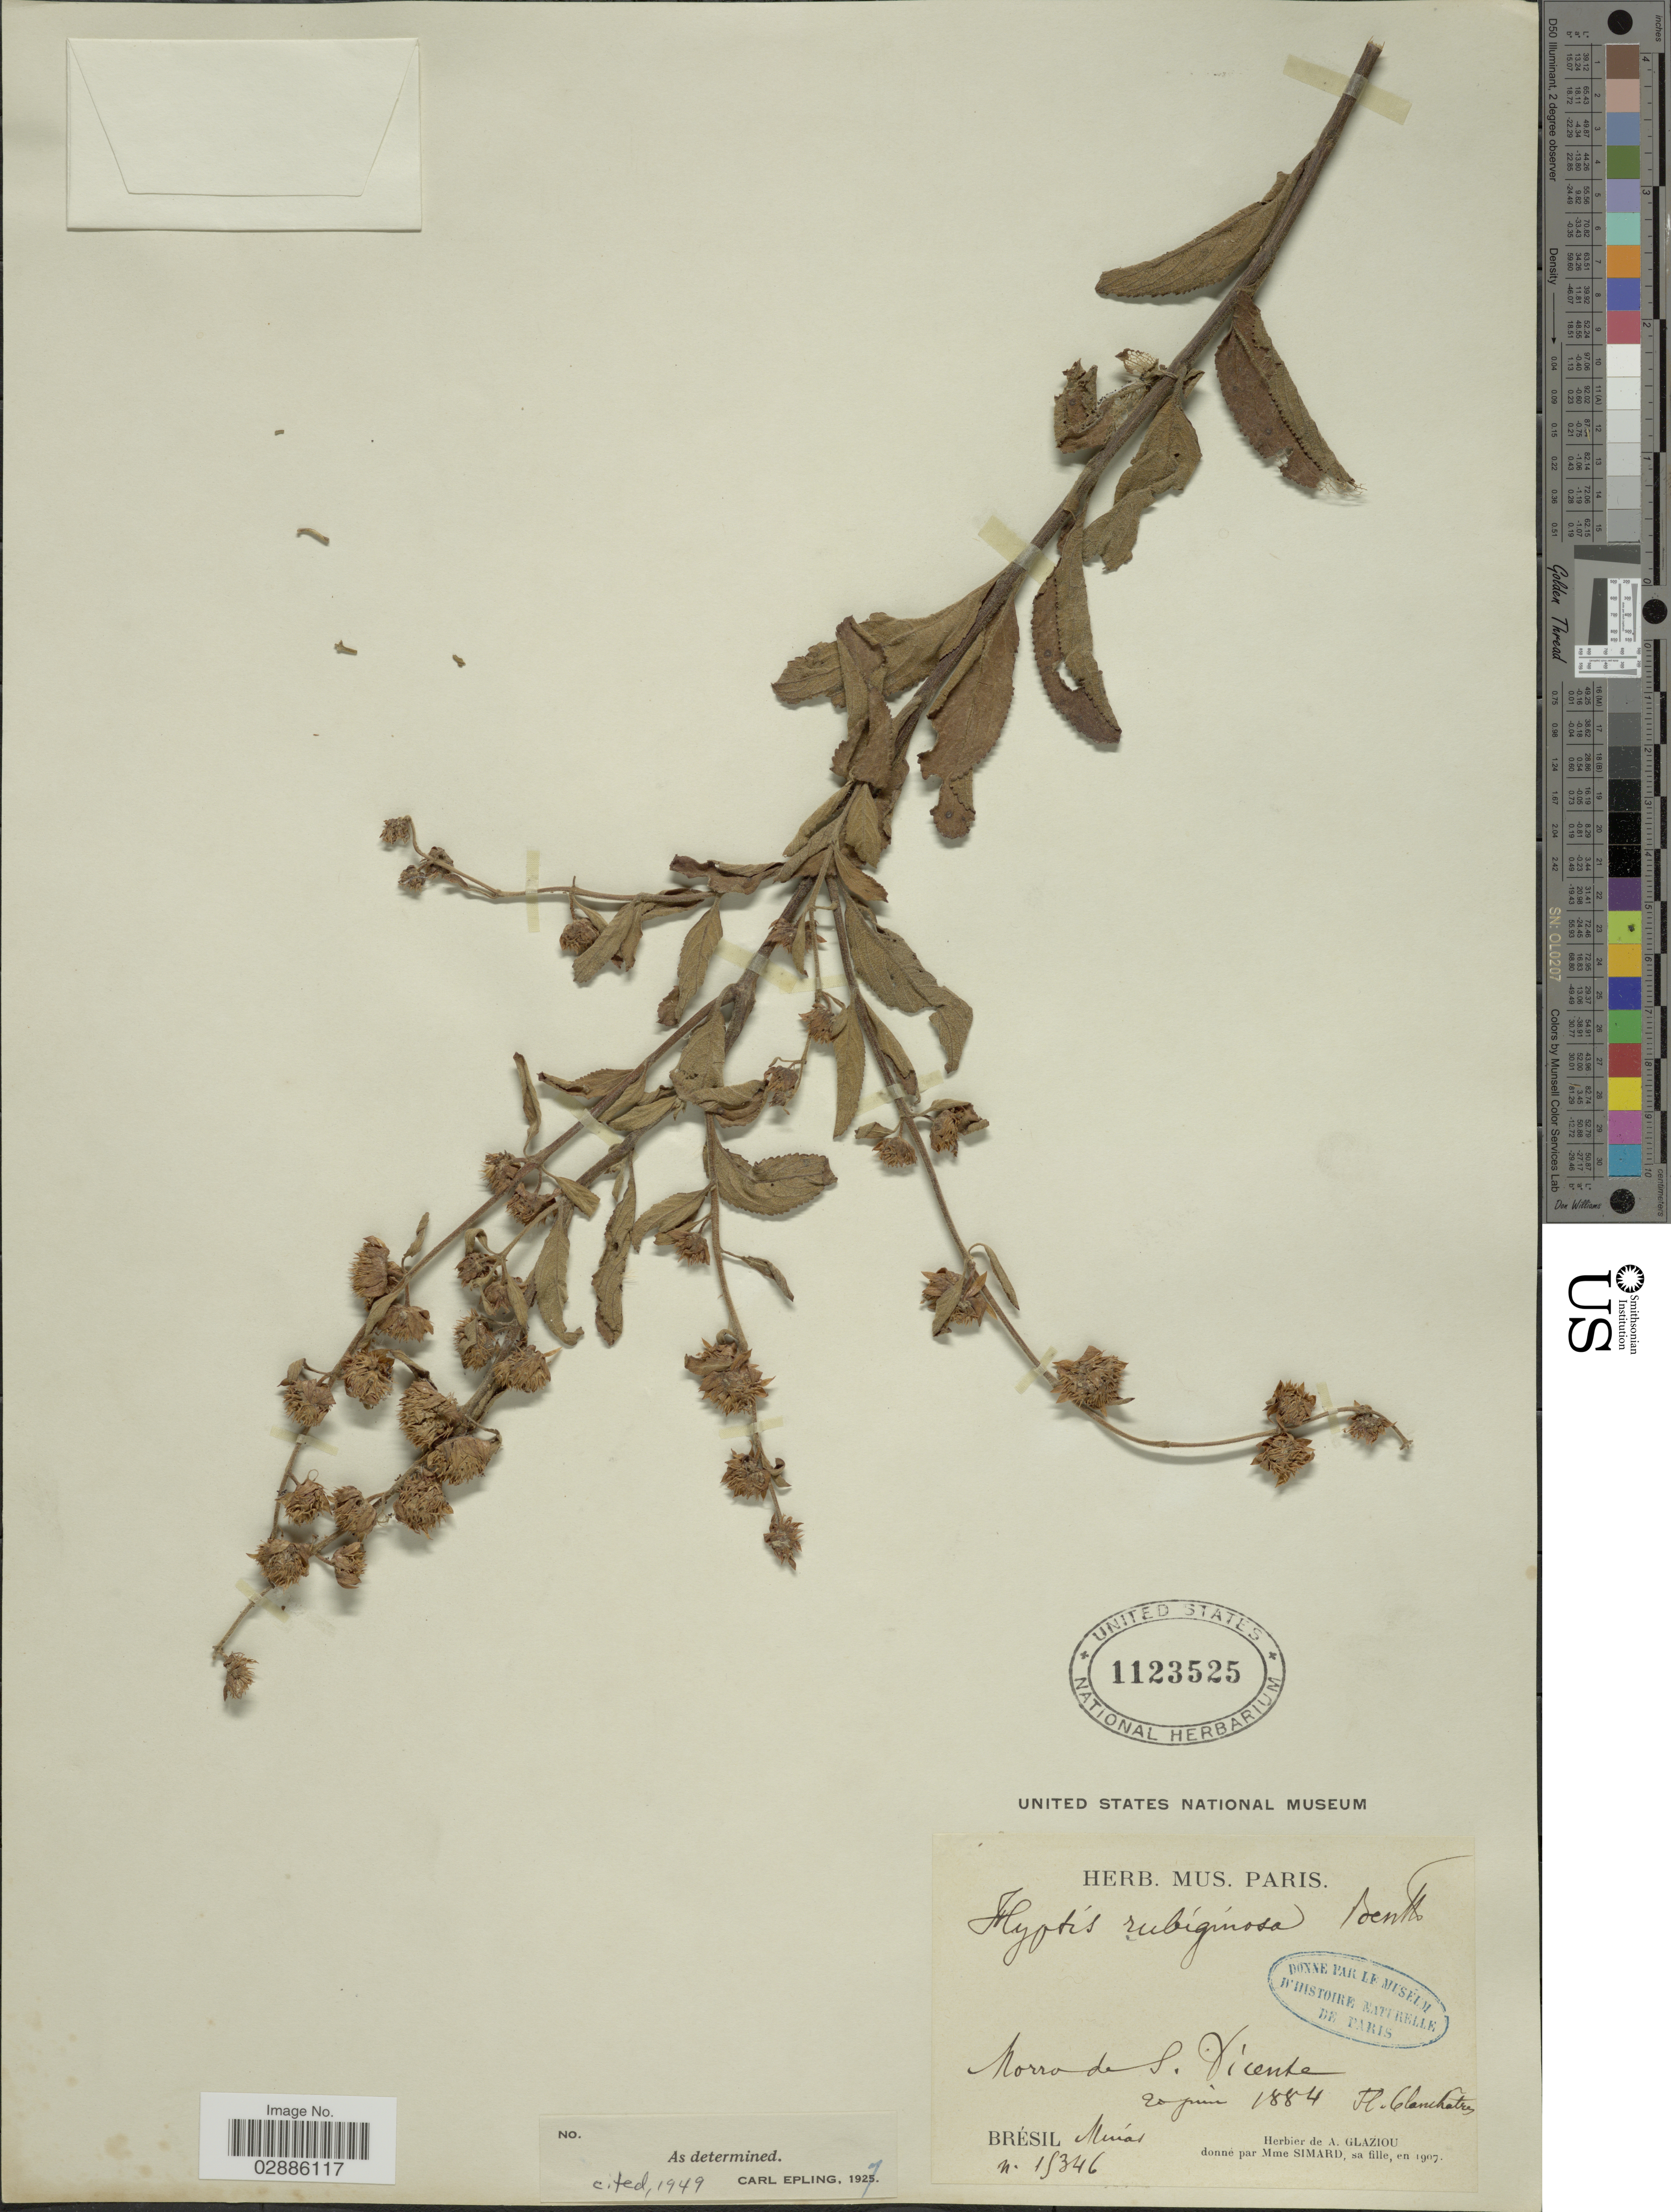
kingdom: Plantae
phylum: Tracheophyta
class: Magnoliopsida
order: Lamiales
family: Lamiaceae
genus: Hyptis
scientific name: Hyptis rubiginosa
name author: Benth.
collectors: ex herb. de A. Glaziou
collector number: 15346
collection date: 1884-06-20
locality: Morro de S. Vicente.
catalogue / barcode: US 1123525